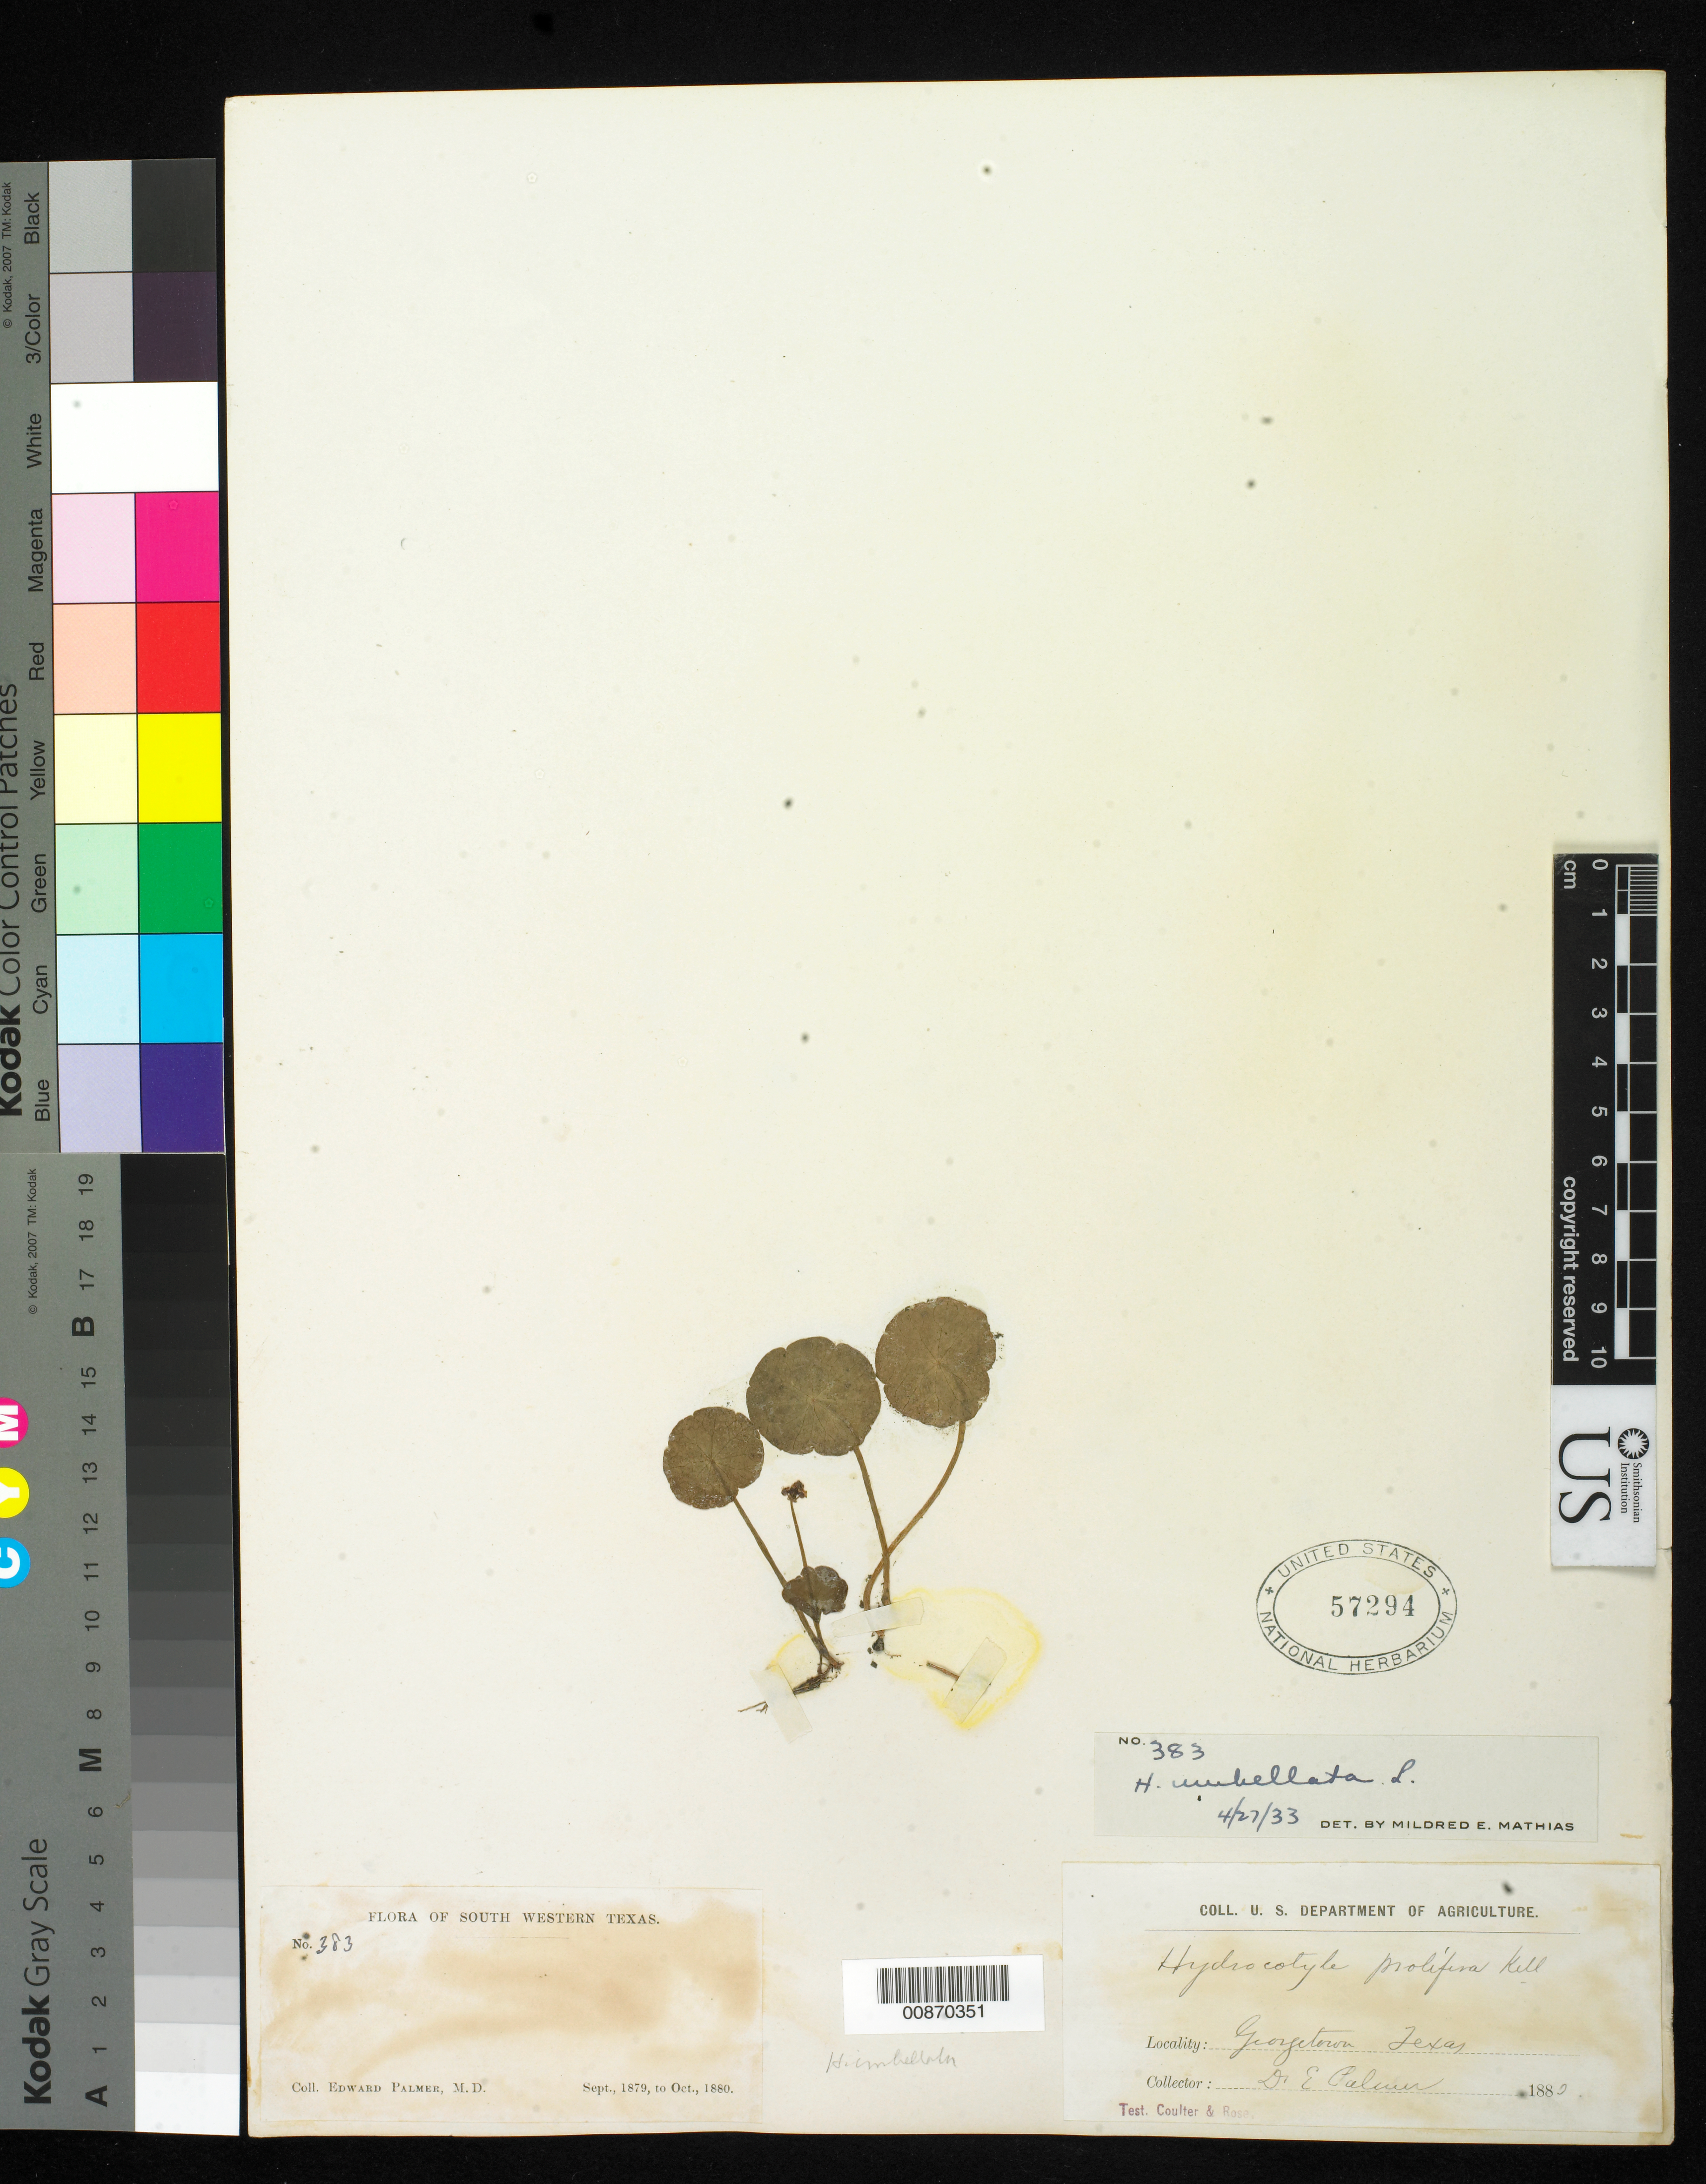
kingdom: Plantae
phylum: Tracheophyta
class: Magnoliopsida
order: Apiales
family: Araliaceae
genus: Hydrocotyle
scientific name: Hydrocotyle umbellata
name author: L.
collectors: E. Palmer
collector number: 383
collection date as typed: Sep 1879 to -- Oct 1880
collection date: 1879-09/1880-10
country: United States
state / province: Texas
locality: Georgetown, South Western Texas.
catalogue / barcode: US 57294